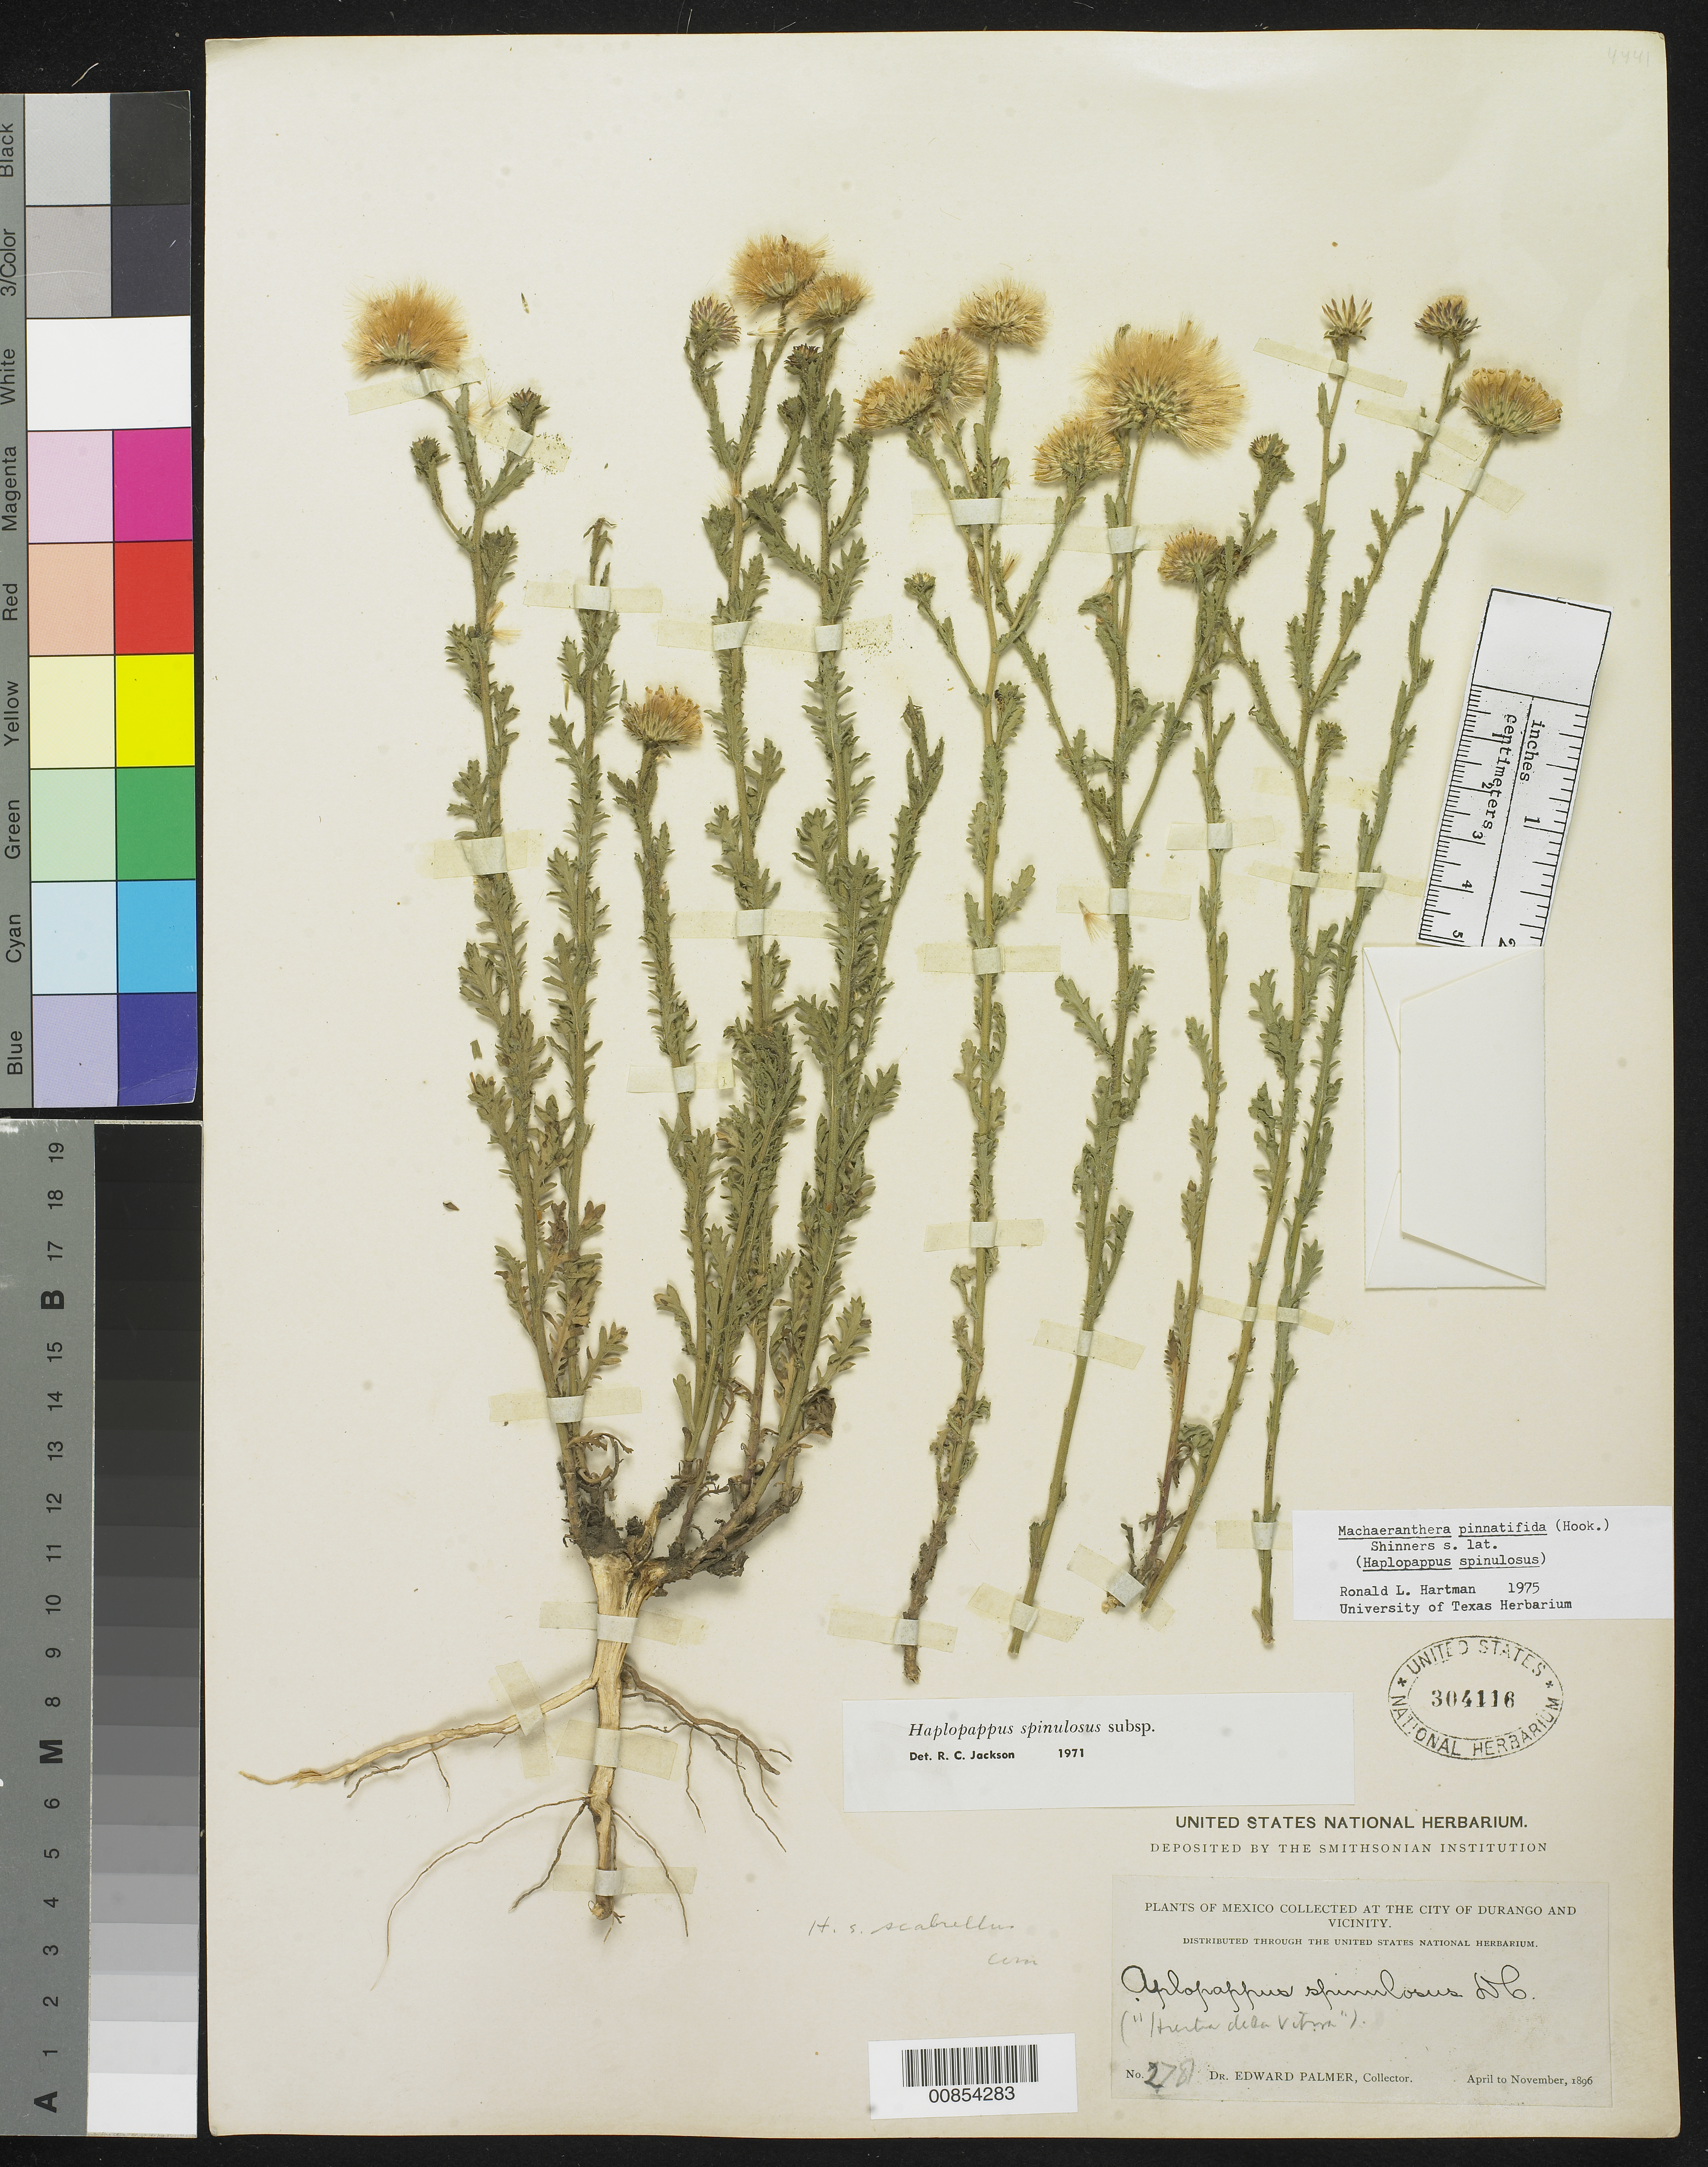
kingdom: Plantae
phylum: Tracheophyta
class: Magnoliopsida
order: Asterales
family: Asteraceae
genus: Machaeranthera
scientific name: Machaeranthera pinnatifida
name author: (Hook.) Shinners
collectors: E. Palmer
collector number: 278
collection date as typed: Apr 1896 to -- Nov 1896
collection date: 1896-04/1896-11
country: Mexico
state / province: Durango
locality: City of Durango and vicinity.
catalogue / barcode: US 304116